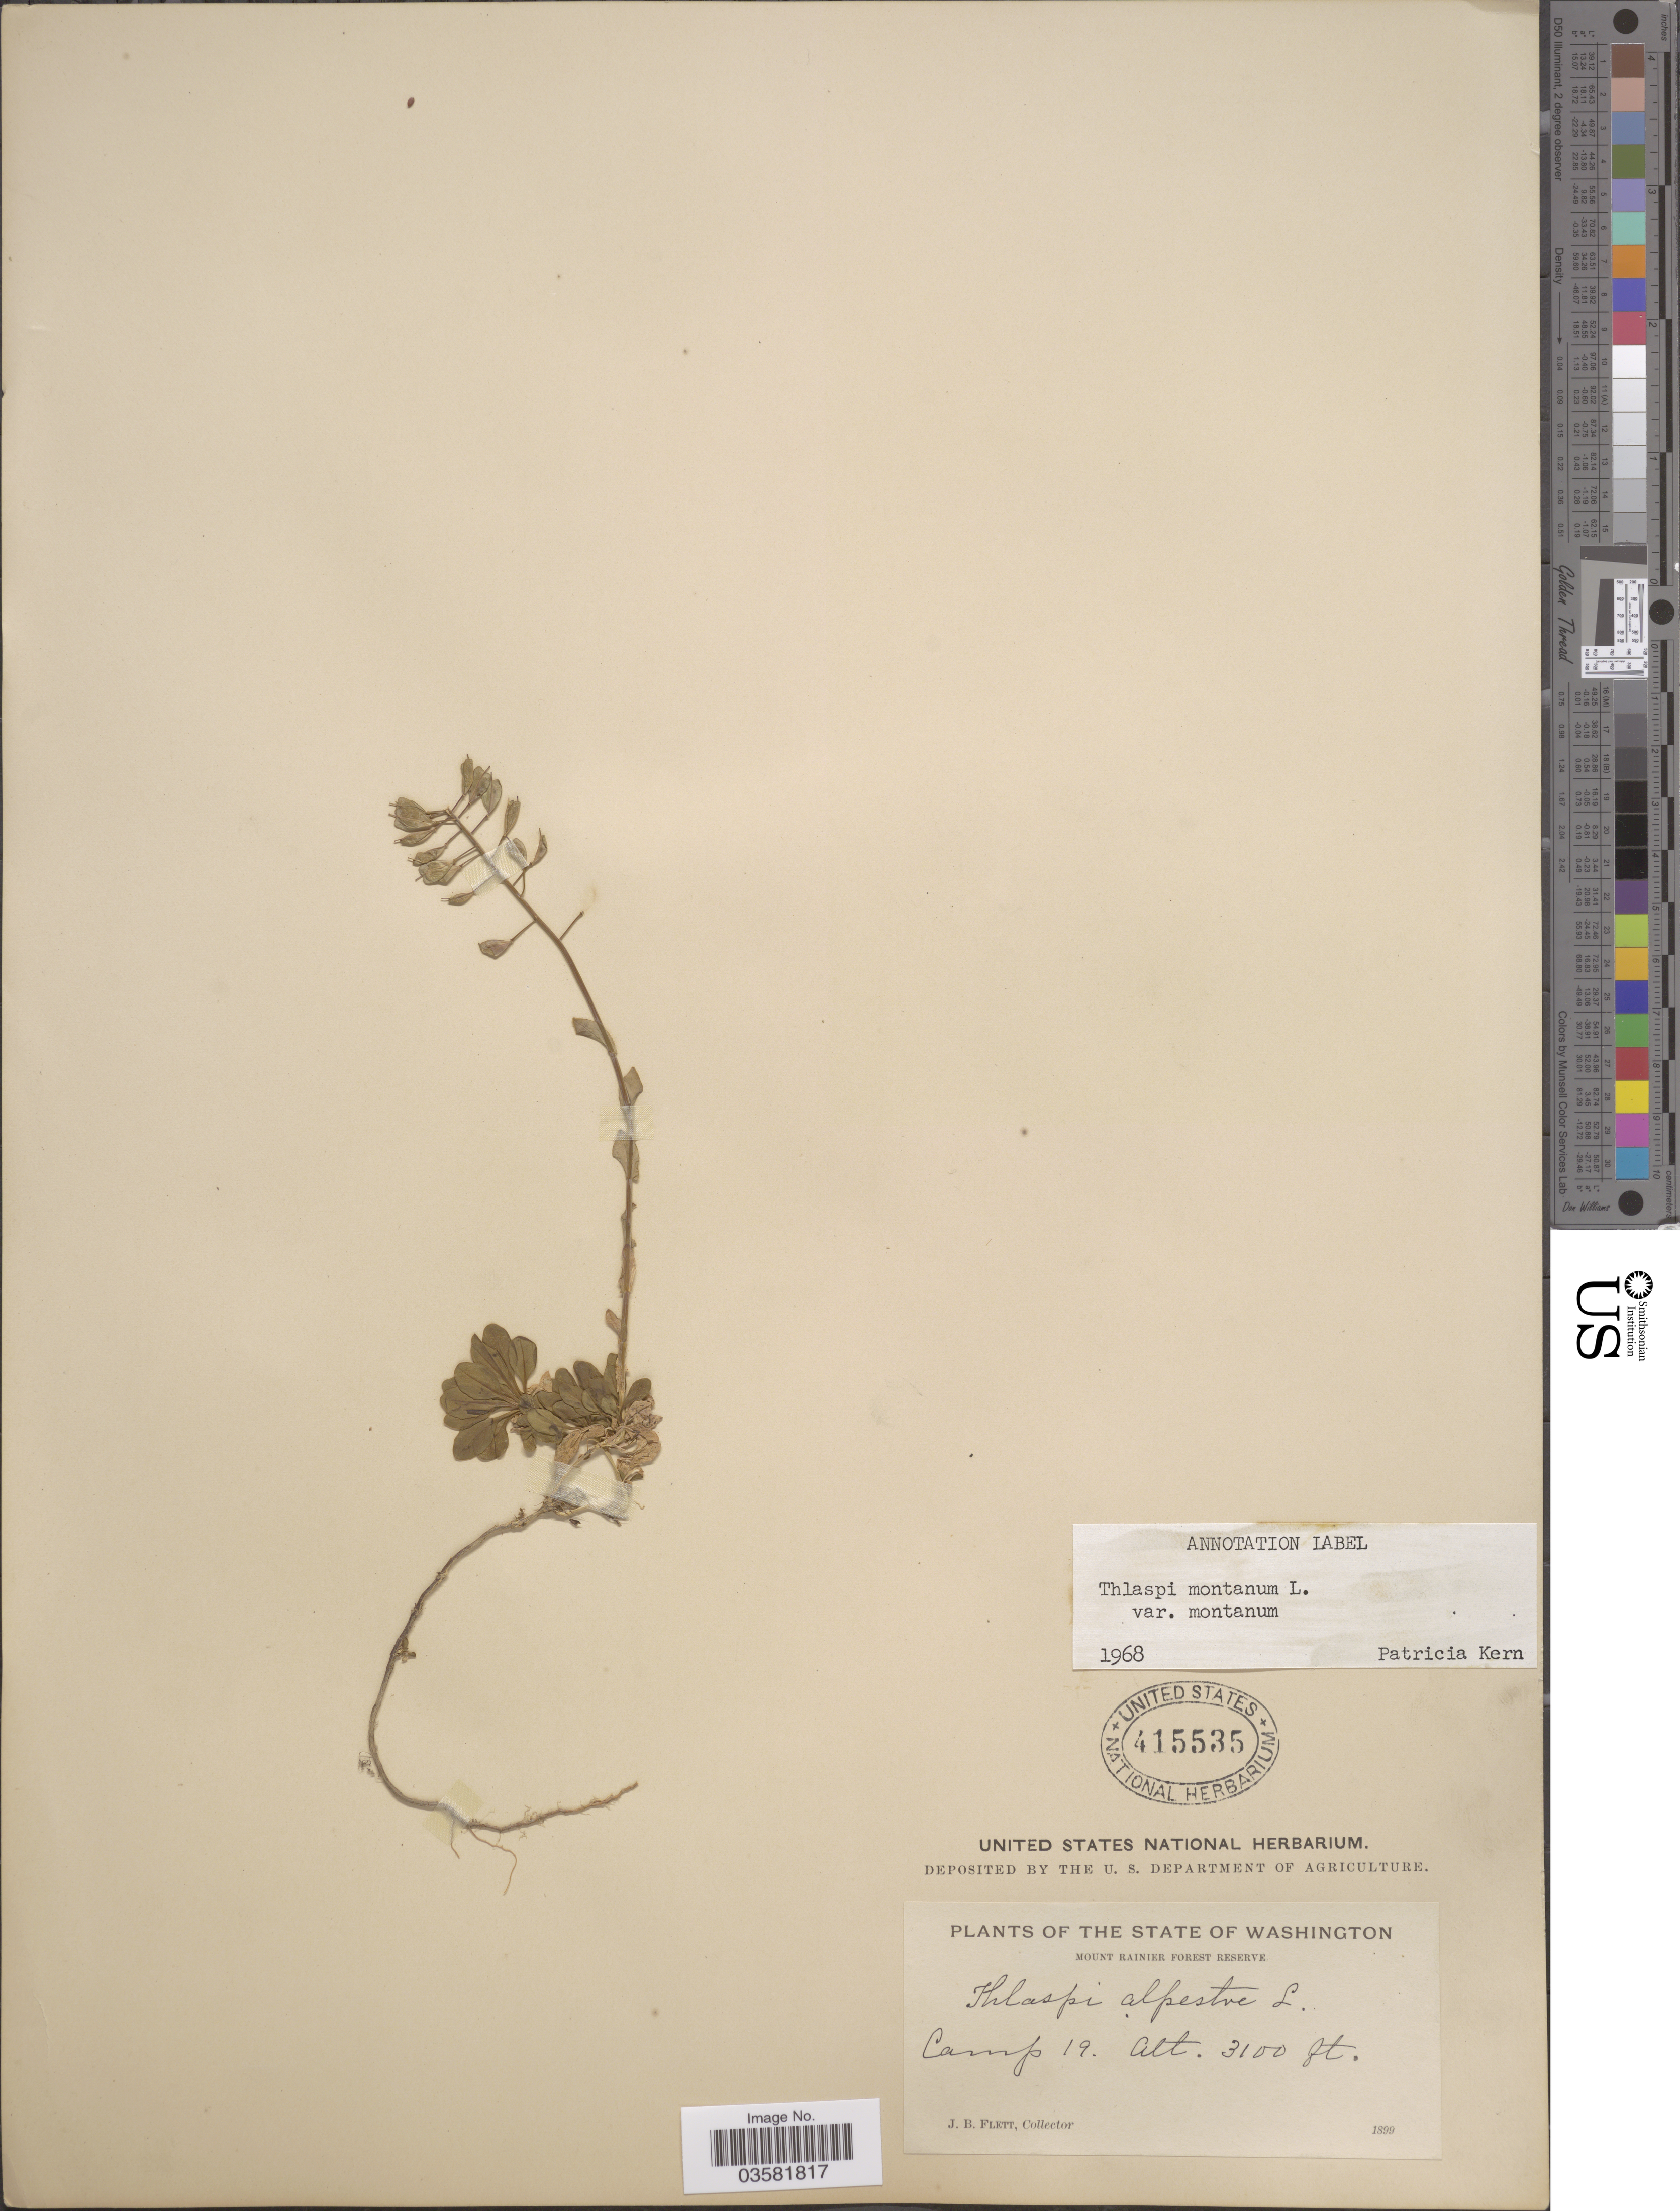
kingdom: Plantae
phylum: Tracheophyta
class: Magnoliopsida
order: Brassicales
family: Brassicaceae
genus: Thlaspi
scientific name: Thlaspi montanum var. montanum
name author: L.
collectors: J. Flett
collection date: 1899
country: United States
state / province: Washington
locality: Mount Rainier Forest Reserve. Camp 19.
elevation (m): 945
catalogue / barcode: US 415535